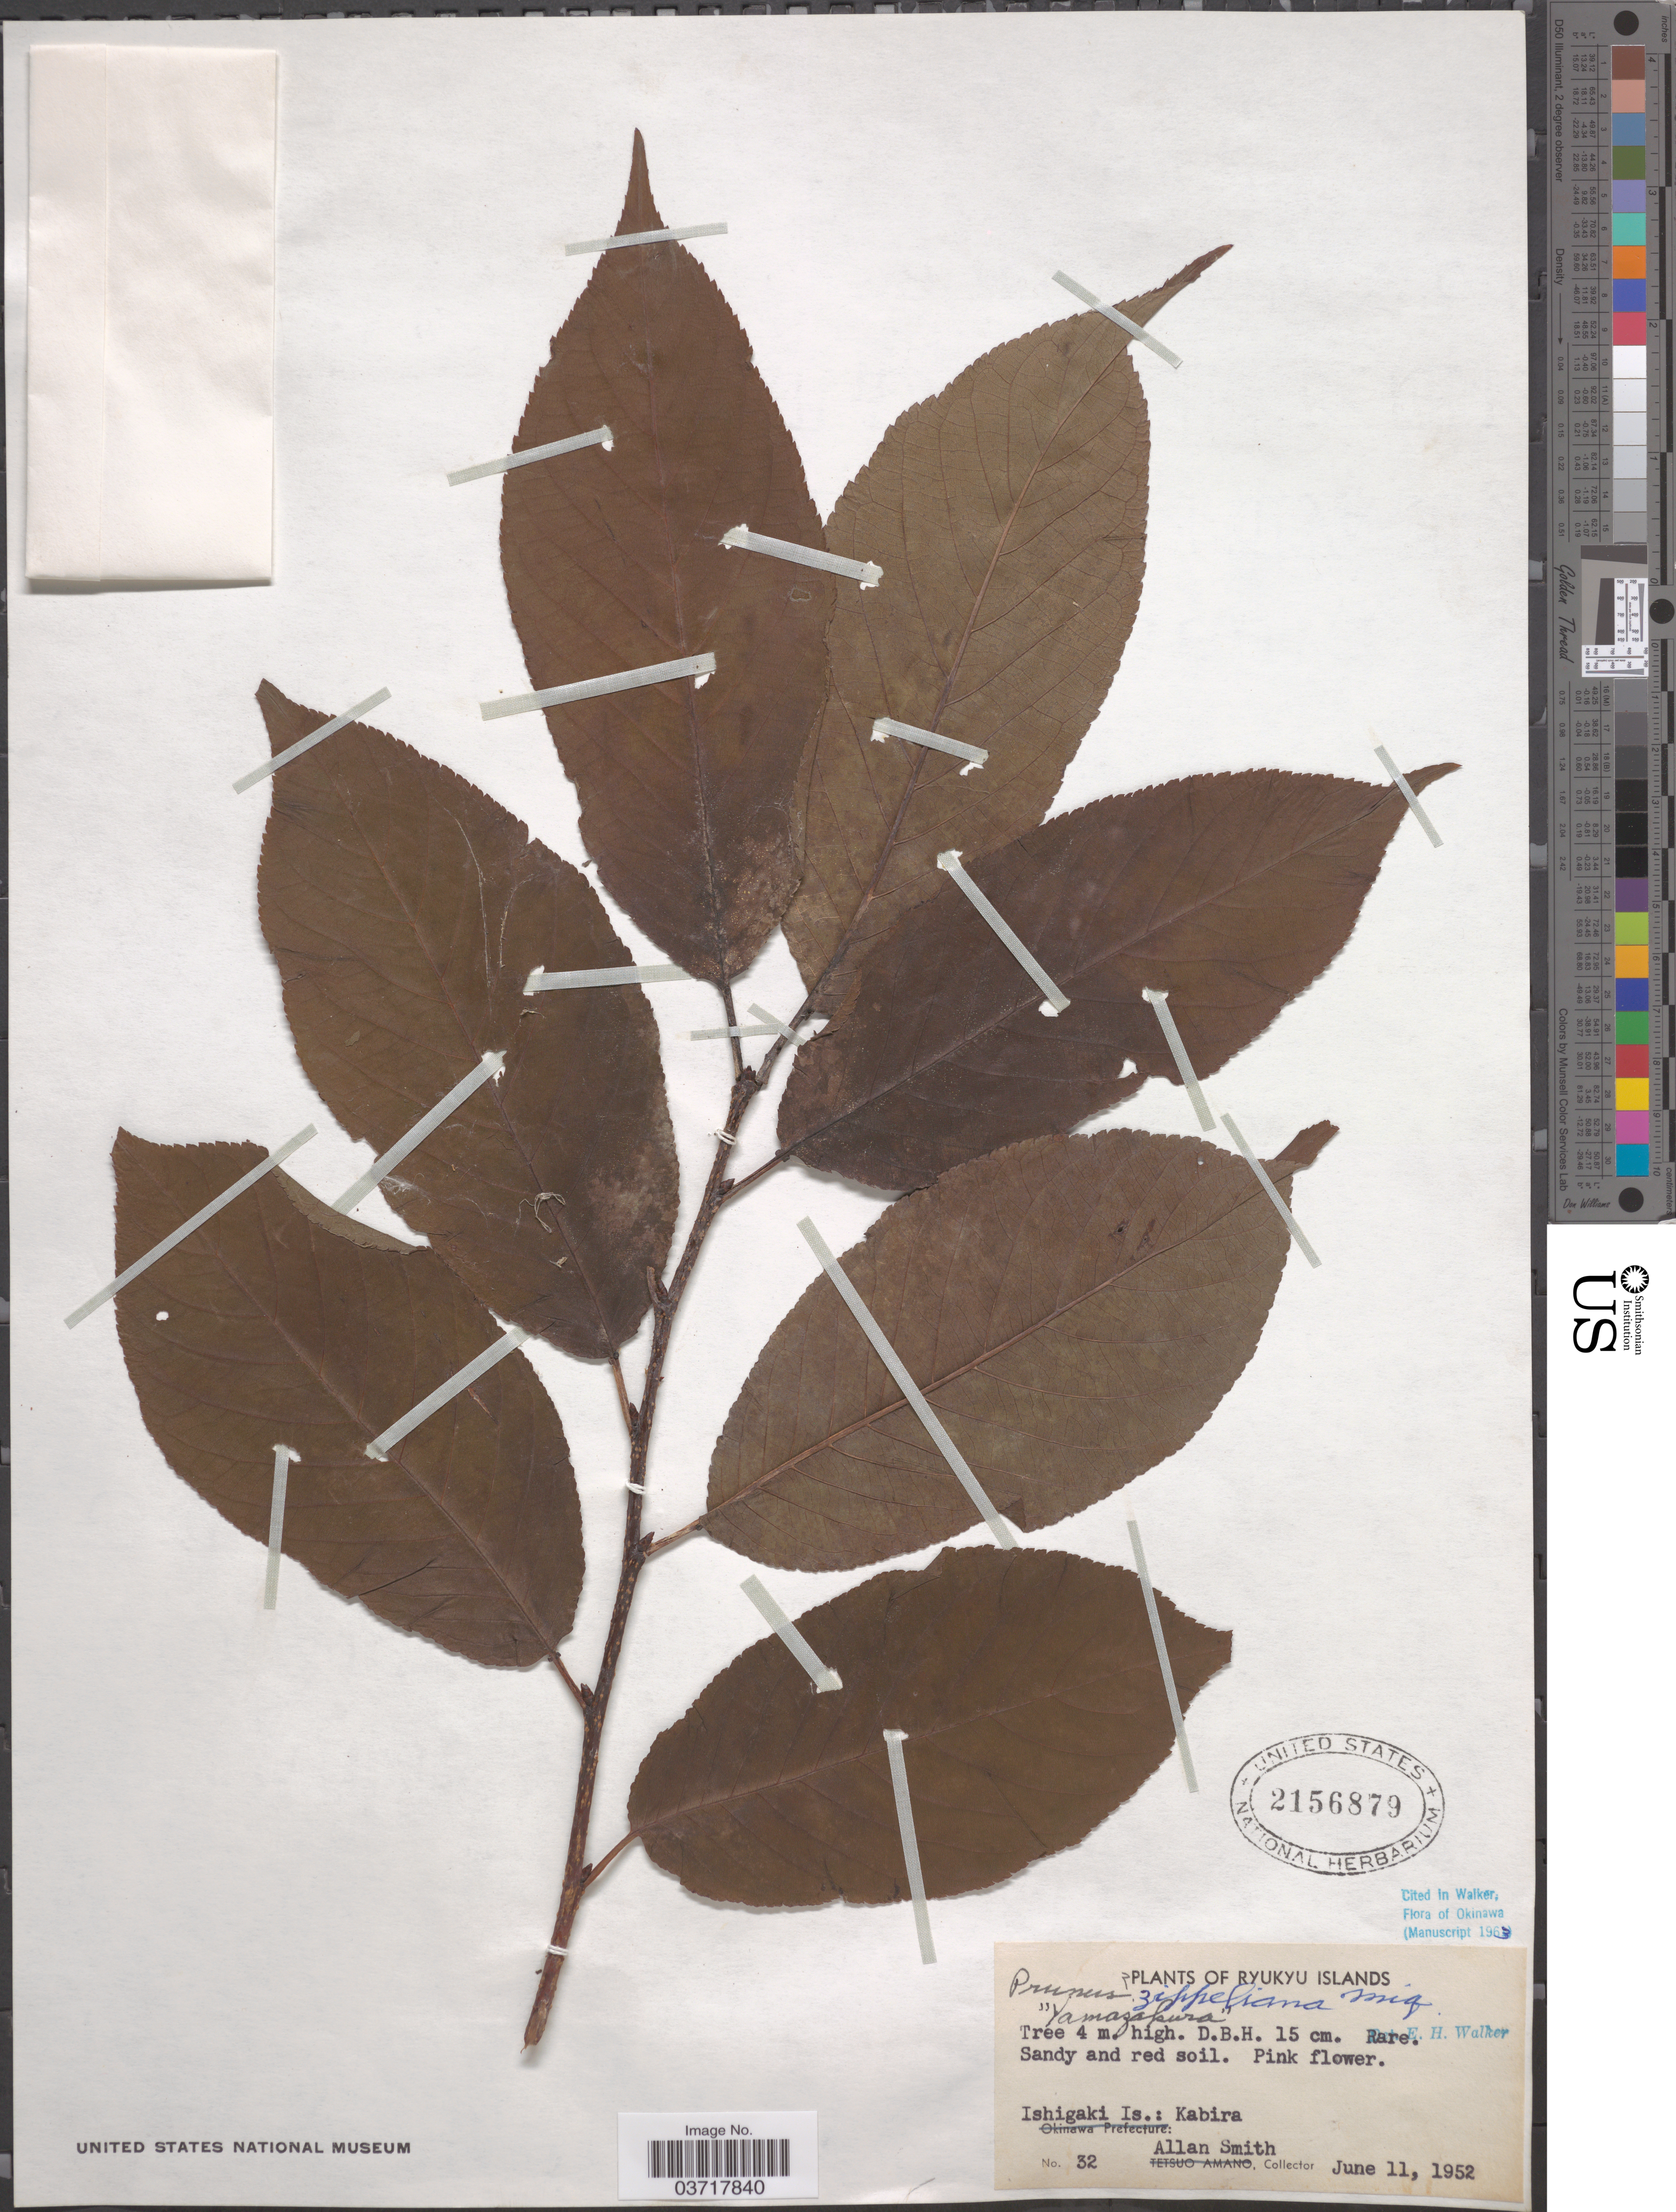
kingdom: Plantae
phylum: Tracheophyta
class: Magnoliopsida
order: Rosales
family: Rosaceae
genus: Prunus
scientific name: Prunus macrophylla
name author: Poir.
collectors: A. Smith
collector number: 32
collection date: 1952-06-11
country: Japan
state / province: Okinawa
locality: Ryukyu Islands. Ishigaki Is.: Kabira.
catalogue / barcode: US 2156879